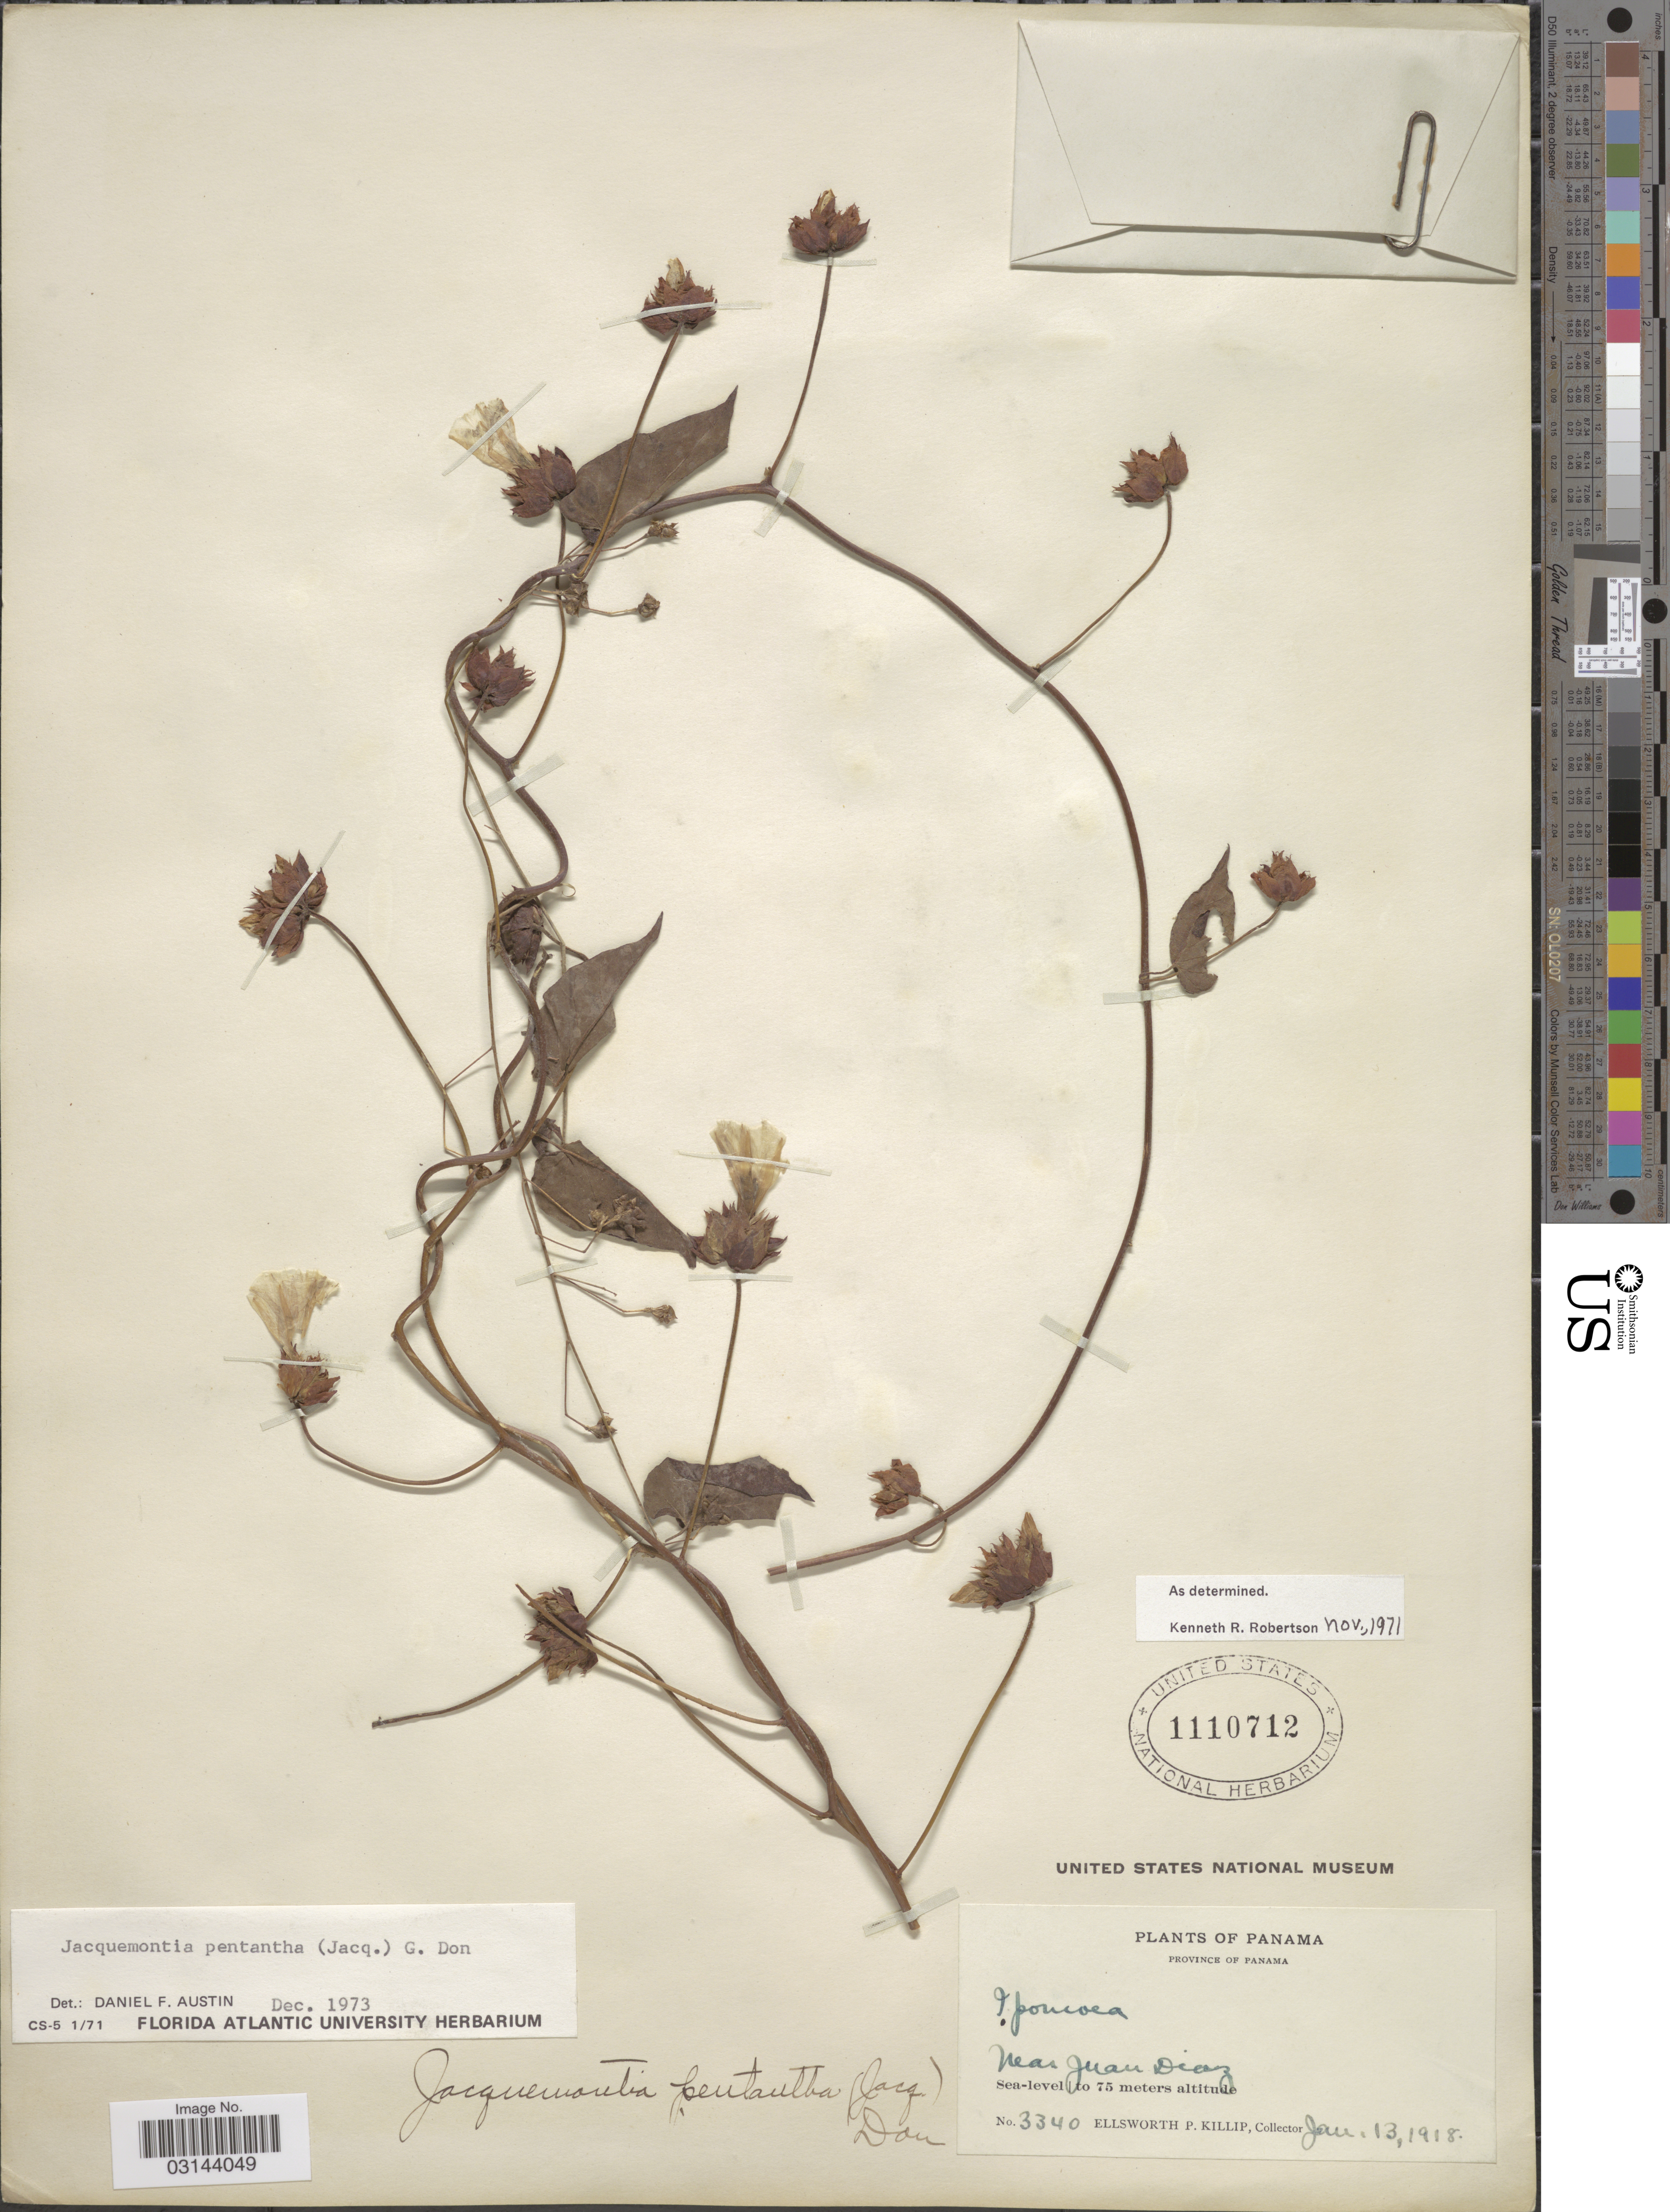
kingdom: Plantae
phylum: Tracheophyta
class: Magnoliopsida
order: Solanales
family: Convolvulaceae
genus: Jacquemontia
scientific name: Jacquemontia pentanthos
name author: (Jacq.) G. Don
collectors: E. P. Killip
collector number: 3340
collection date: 1918-01-13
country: Panama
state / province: Panamá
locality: Province of Panama, Near Juan Diaz.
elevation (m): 0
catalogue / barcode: US 1110712